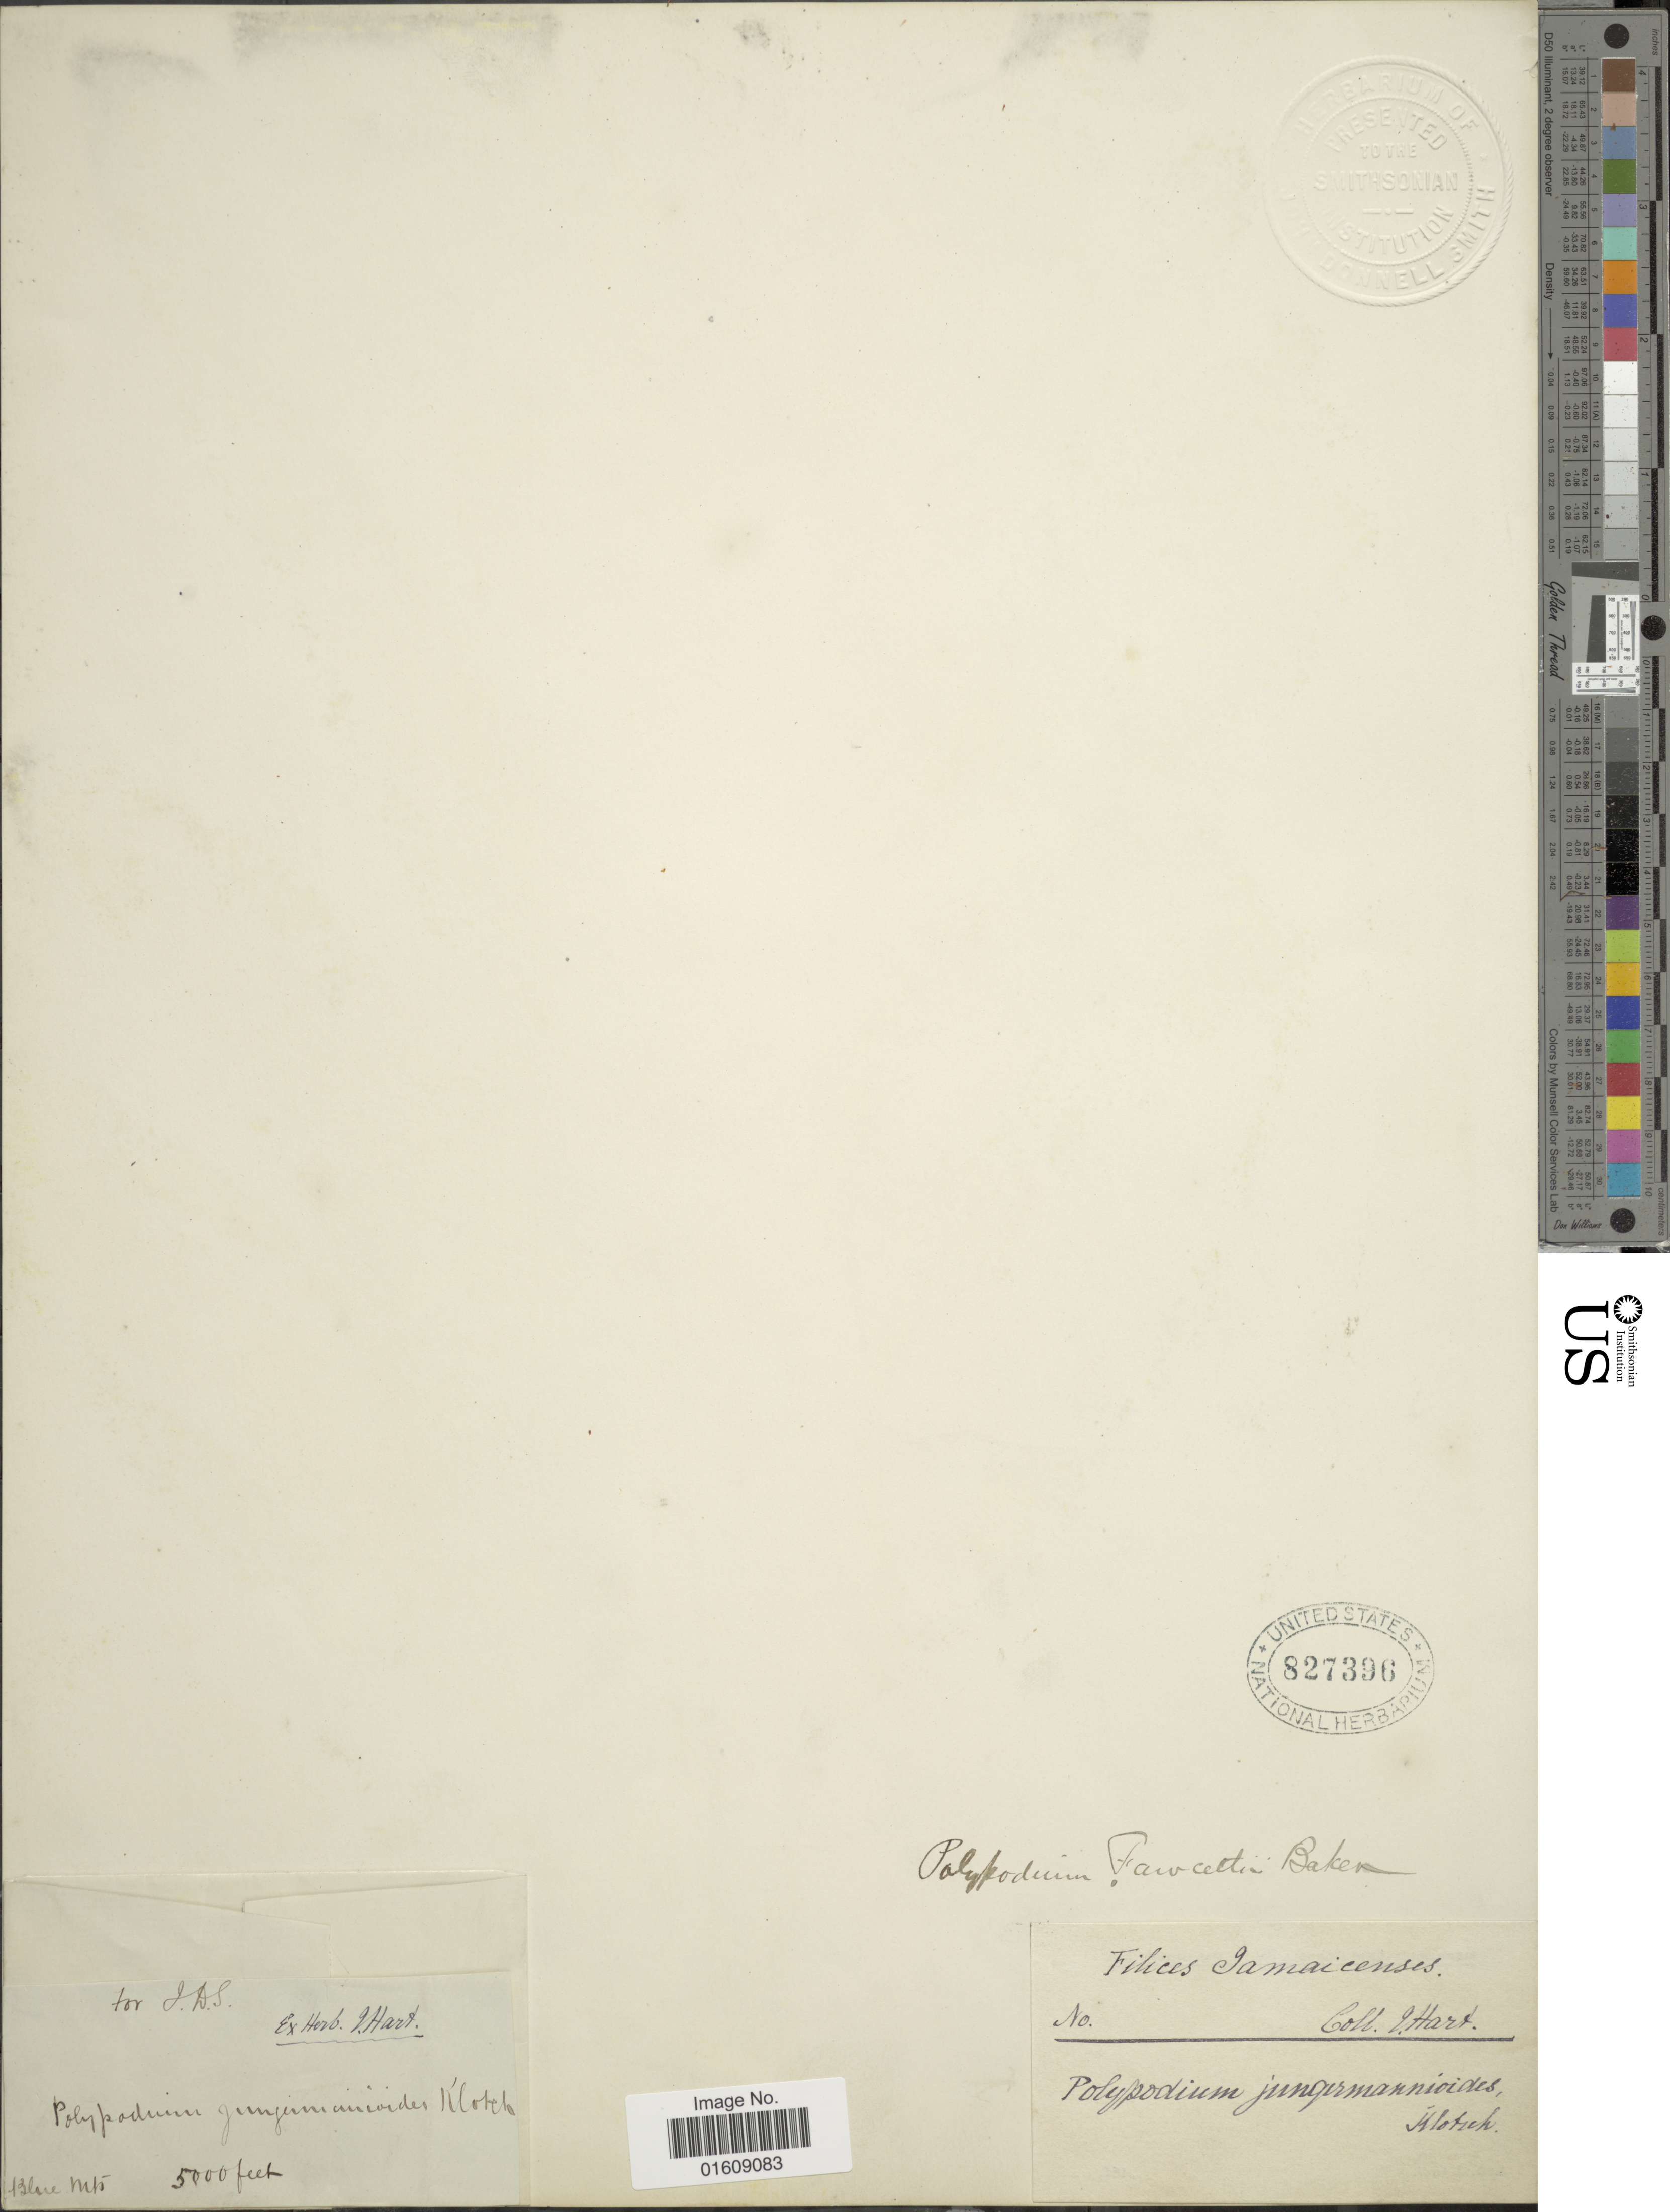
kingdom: Plantae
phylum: Tracheophyta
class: Polypodiopsida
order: Polypodiales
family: Polypodiaceae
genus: Enterosora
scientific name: Enterosora parietina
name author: (Klotzsch) L.E. Bishop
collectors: J. Hart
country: Jamaica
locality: Jamaicenses, Blue Mts.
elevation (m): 1524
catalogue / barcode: US 827396